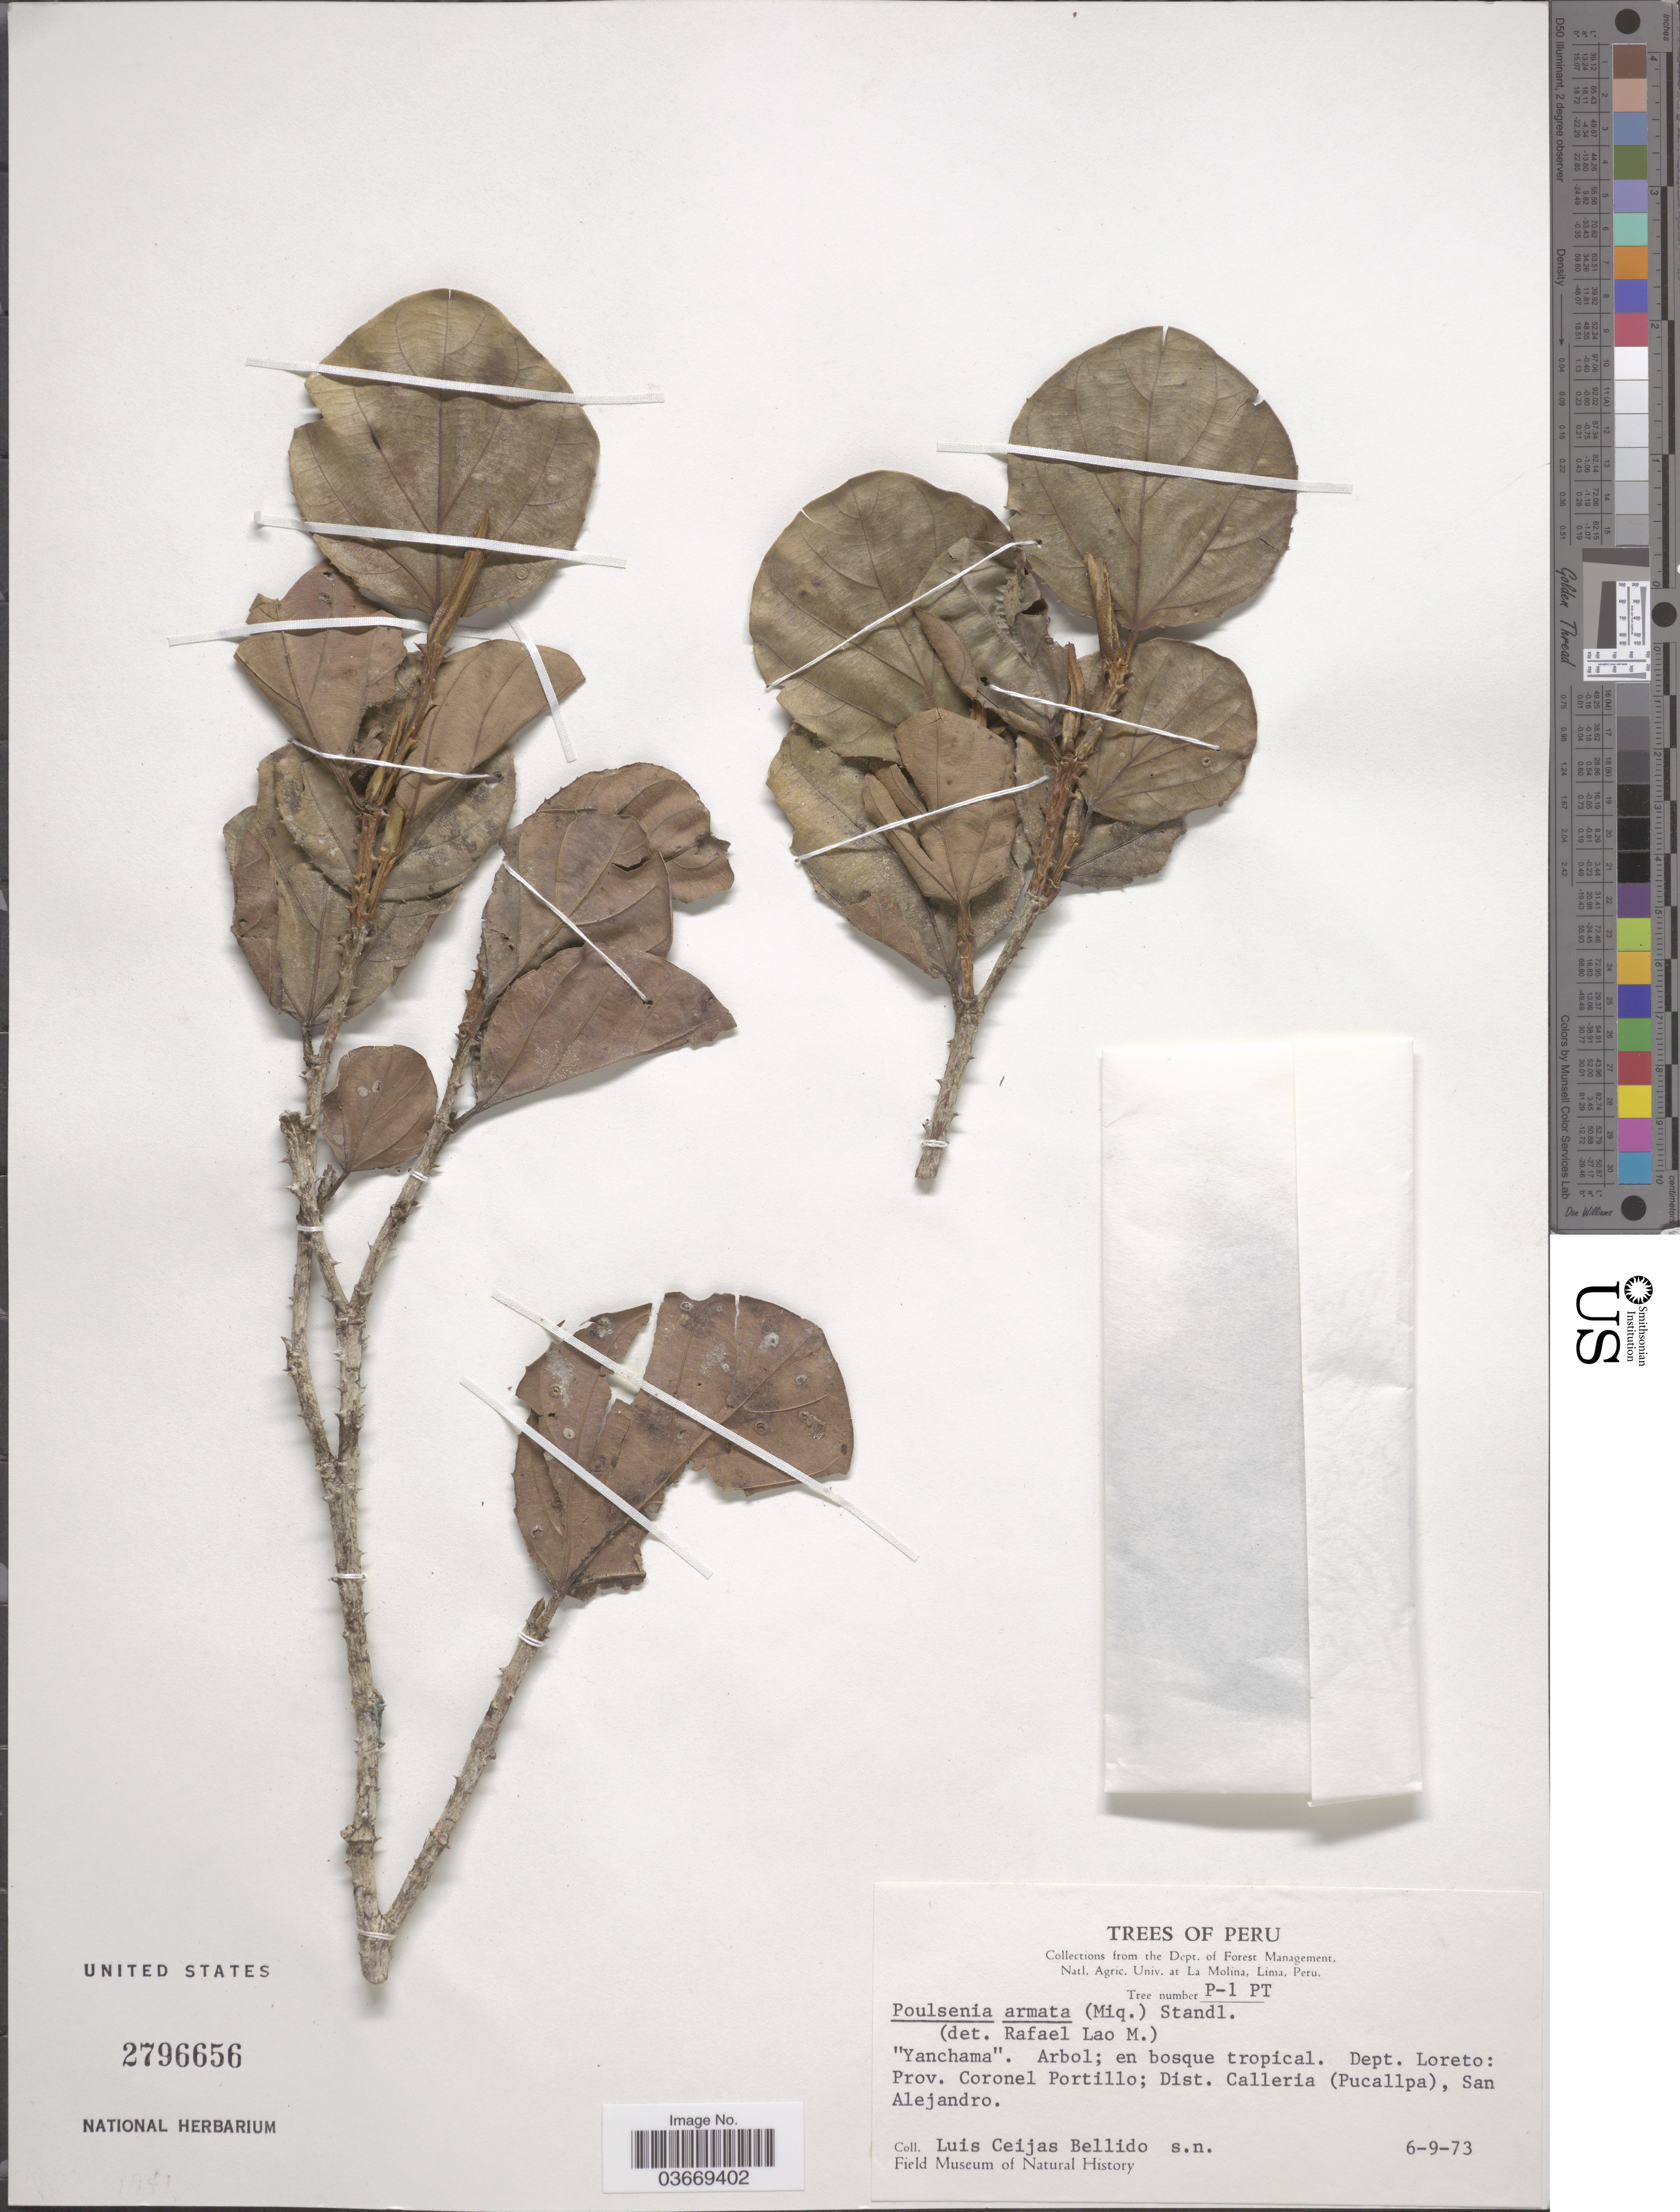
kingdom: Plantae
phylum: Tracheophyta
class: Magnoliopsida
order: Rosales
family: Moraceae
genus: Poulsenia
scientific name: Poulsenia armata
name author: (Miq.) Standl.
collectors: L. Bellido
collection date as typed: Transcribed d/m/y: 6/9/73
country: Peru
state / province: Loreto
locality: Dept. Loreto: Prov. Coronel Portillo; Dist. Calleria (Pucallpa), San Alejandro.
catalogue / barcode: US 2796656